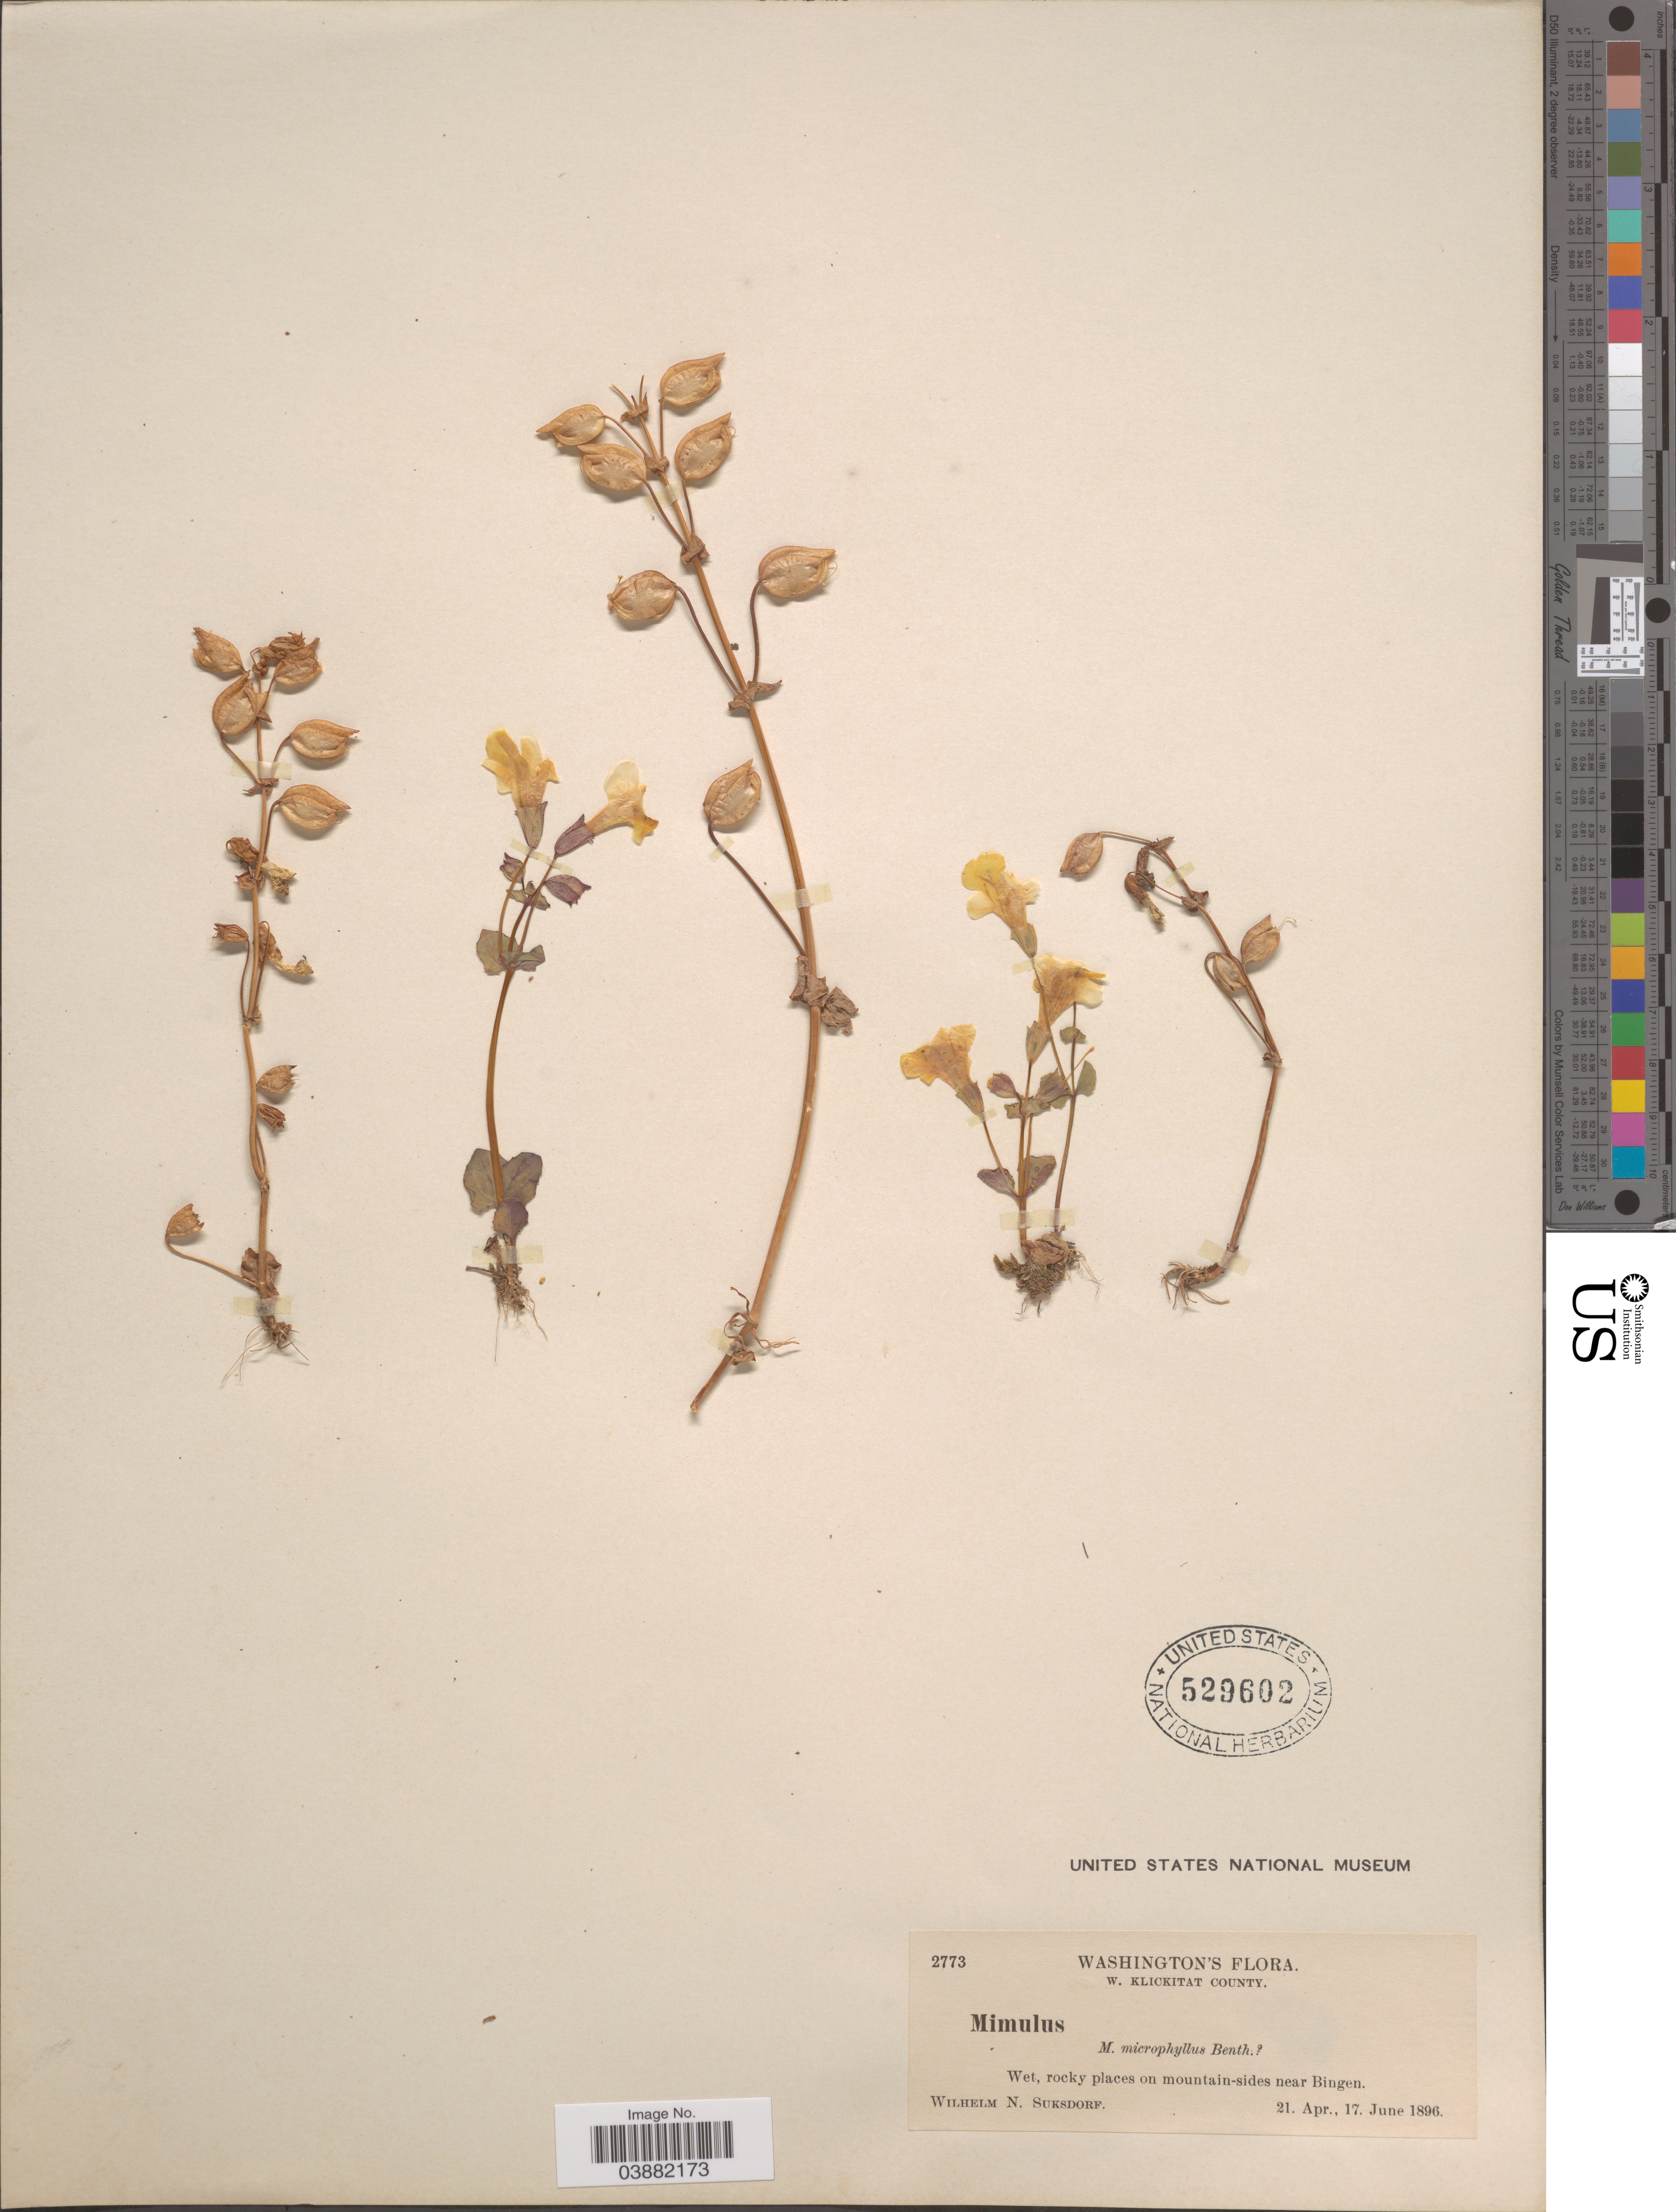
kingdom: Plantae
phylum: Tracheophyta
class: Magnoliopsida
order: Lamiales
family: Phrymaceae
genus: Mimulus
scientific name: Mimulus microphyllus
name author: Benth.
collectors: W. N. Suksdorf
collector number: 2773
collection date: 1896-04-21/1896-06-17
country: United States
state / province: Washington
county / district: Klickitat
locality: W. Klickitat County. On mountain-sides near Bingen.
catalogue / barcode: US 529602